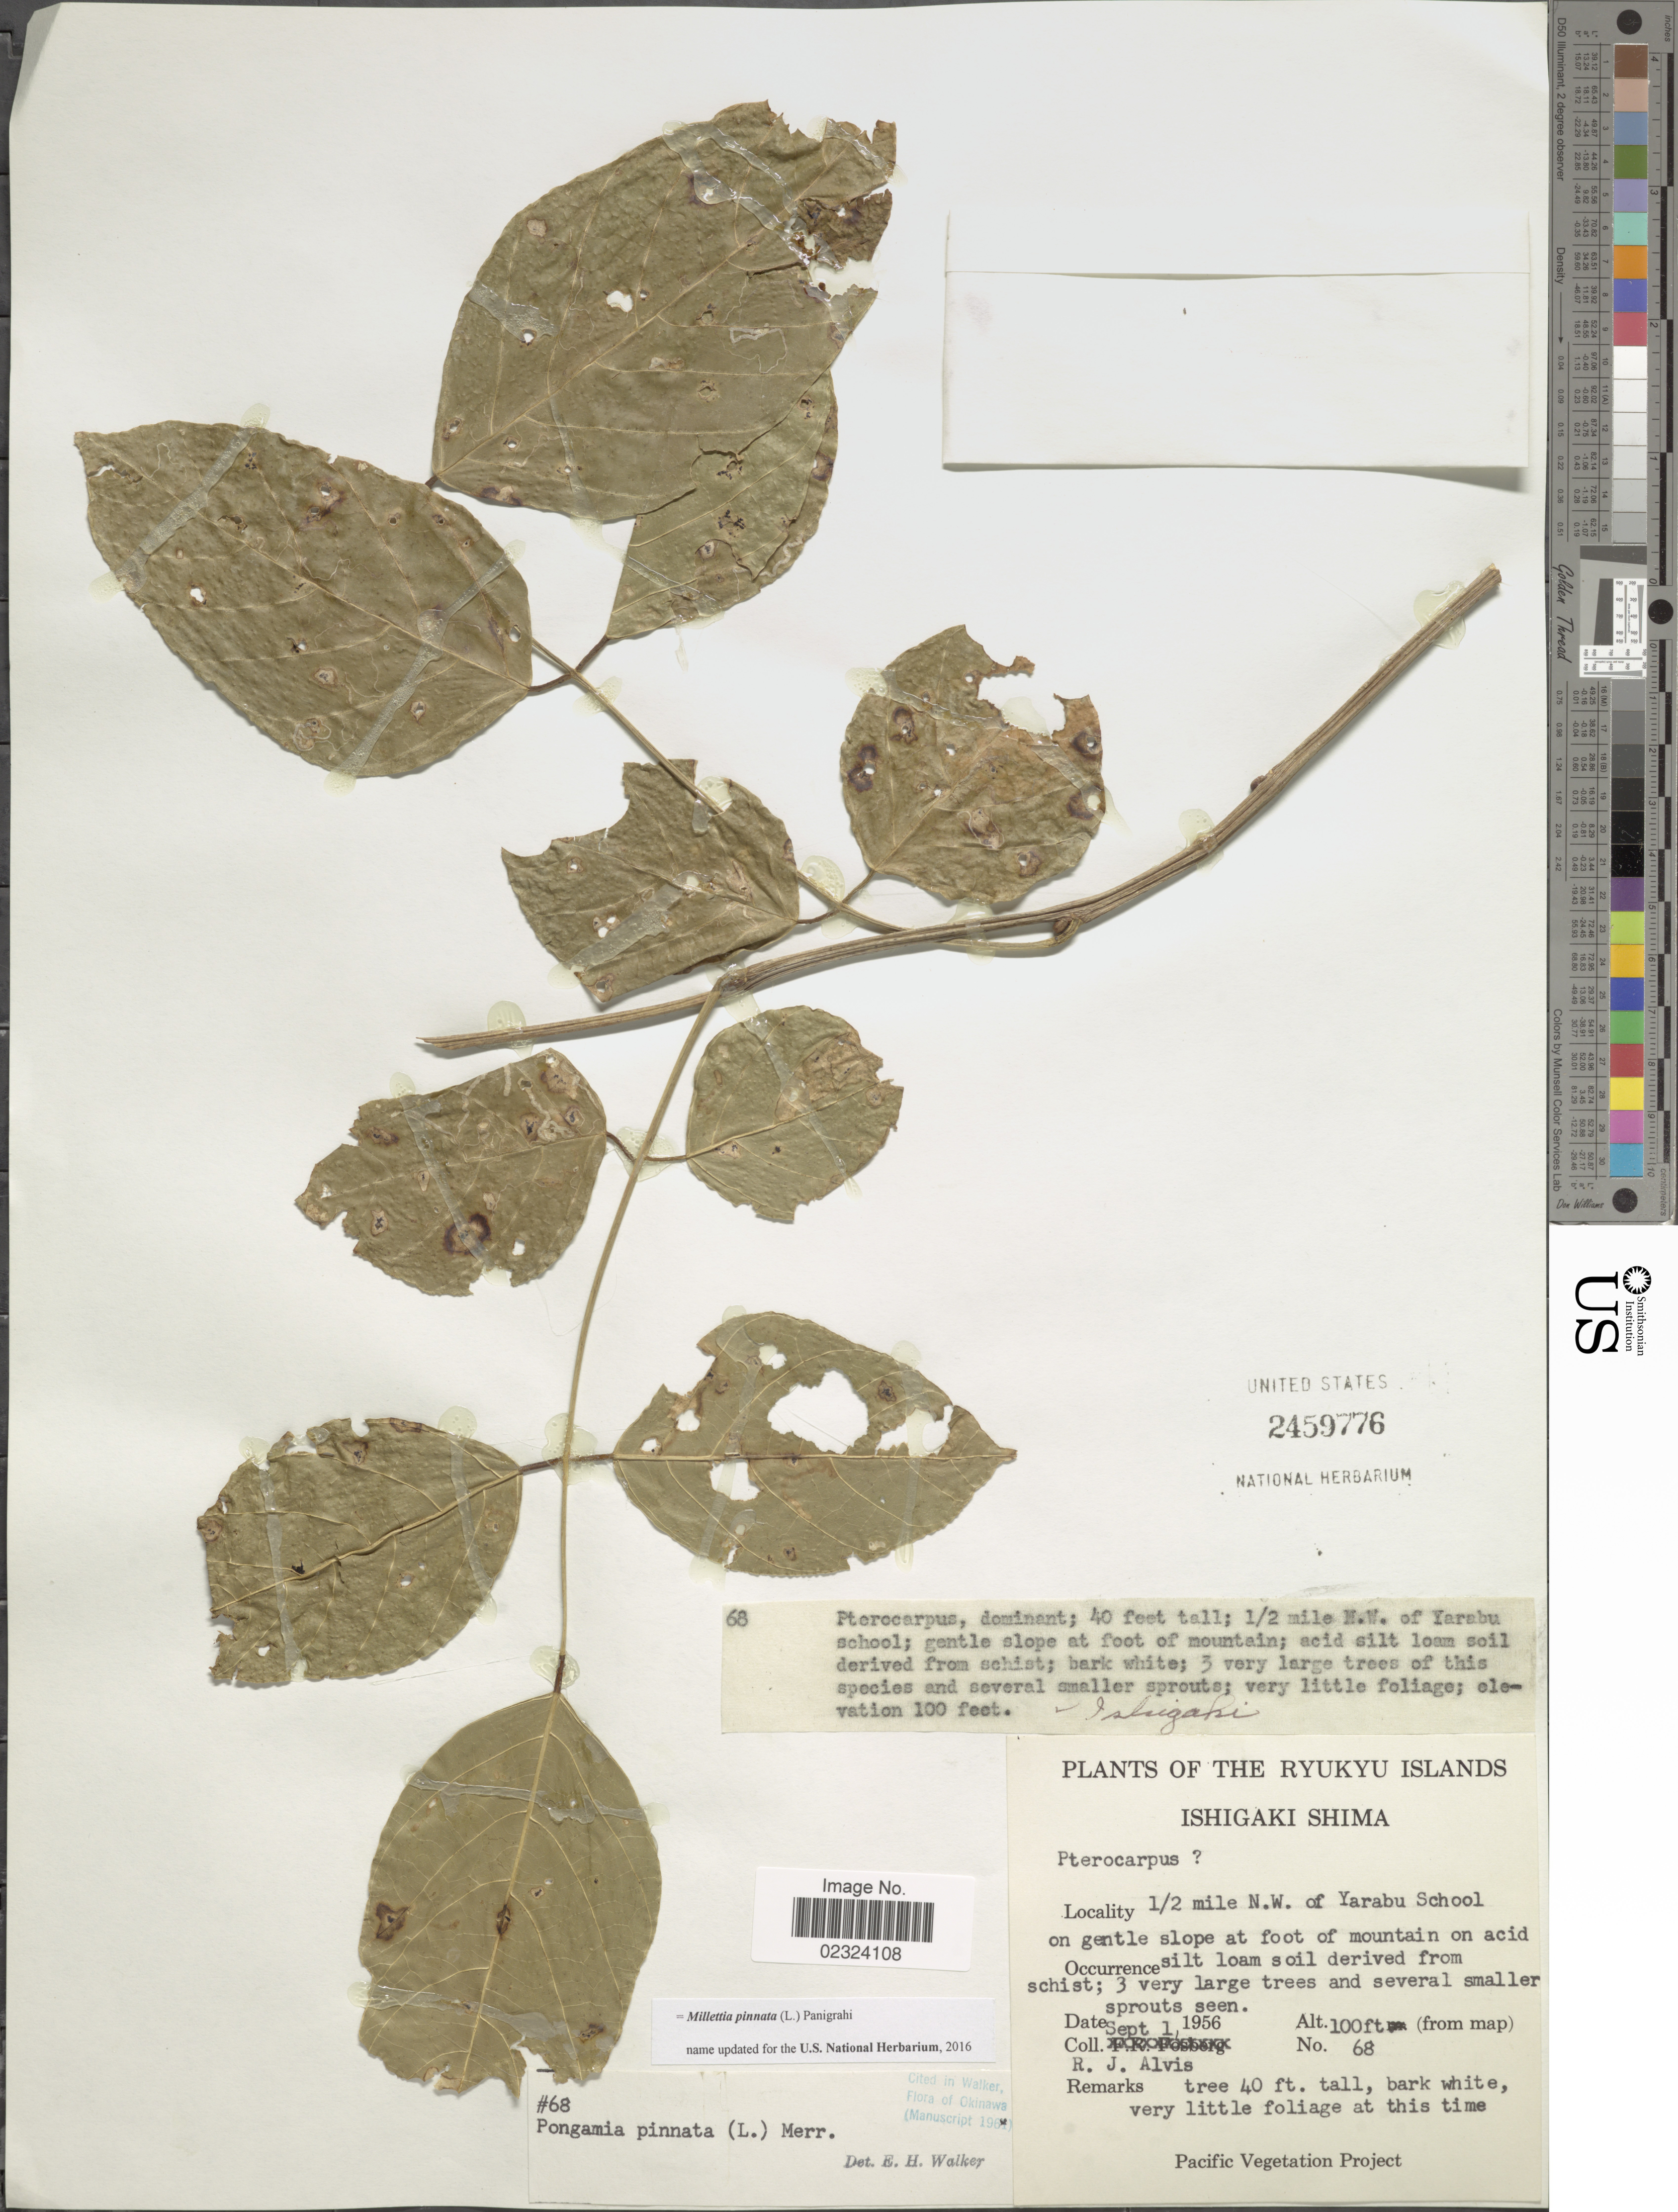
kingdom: Plantae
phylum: Tracheophyta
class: Magnoliopsida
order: Fabales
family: Fabaceae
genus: Millettia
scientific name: Millettia pinnata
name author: (L.) Panigrahi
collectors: R. Alvis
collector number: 68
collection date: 1956-09-01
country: Japan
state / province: Okinawa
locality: Ryukyu Islands. Ishigaki Shima. ½ mile N.W. of Yarabu School on gentle slope at foot of mountain.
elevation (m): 30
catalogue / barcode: US 2459776